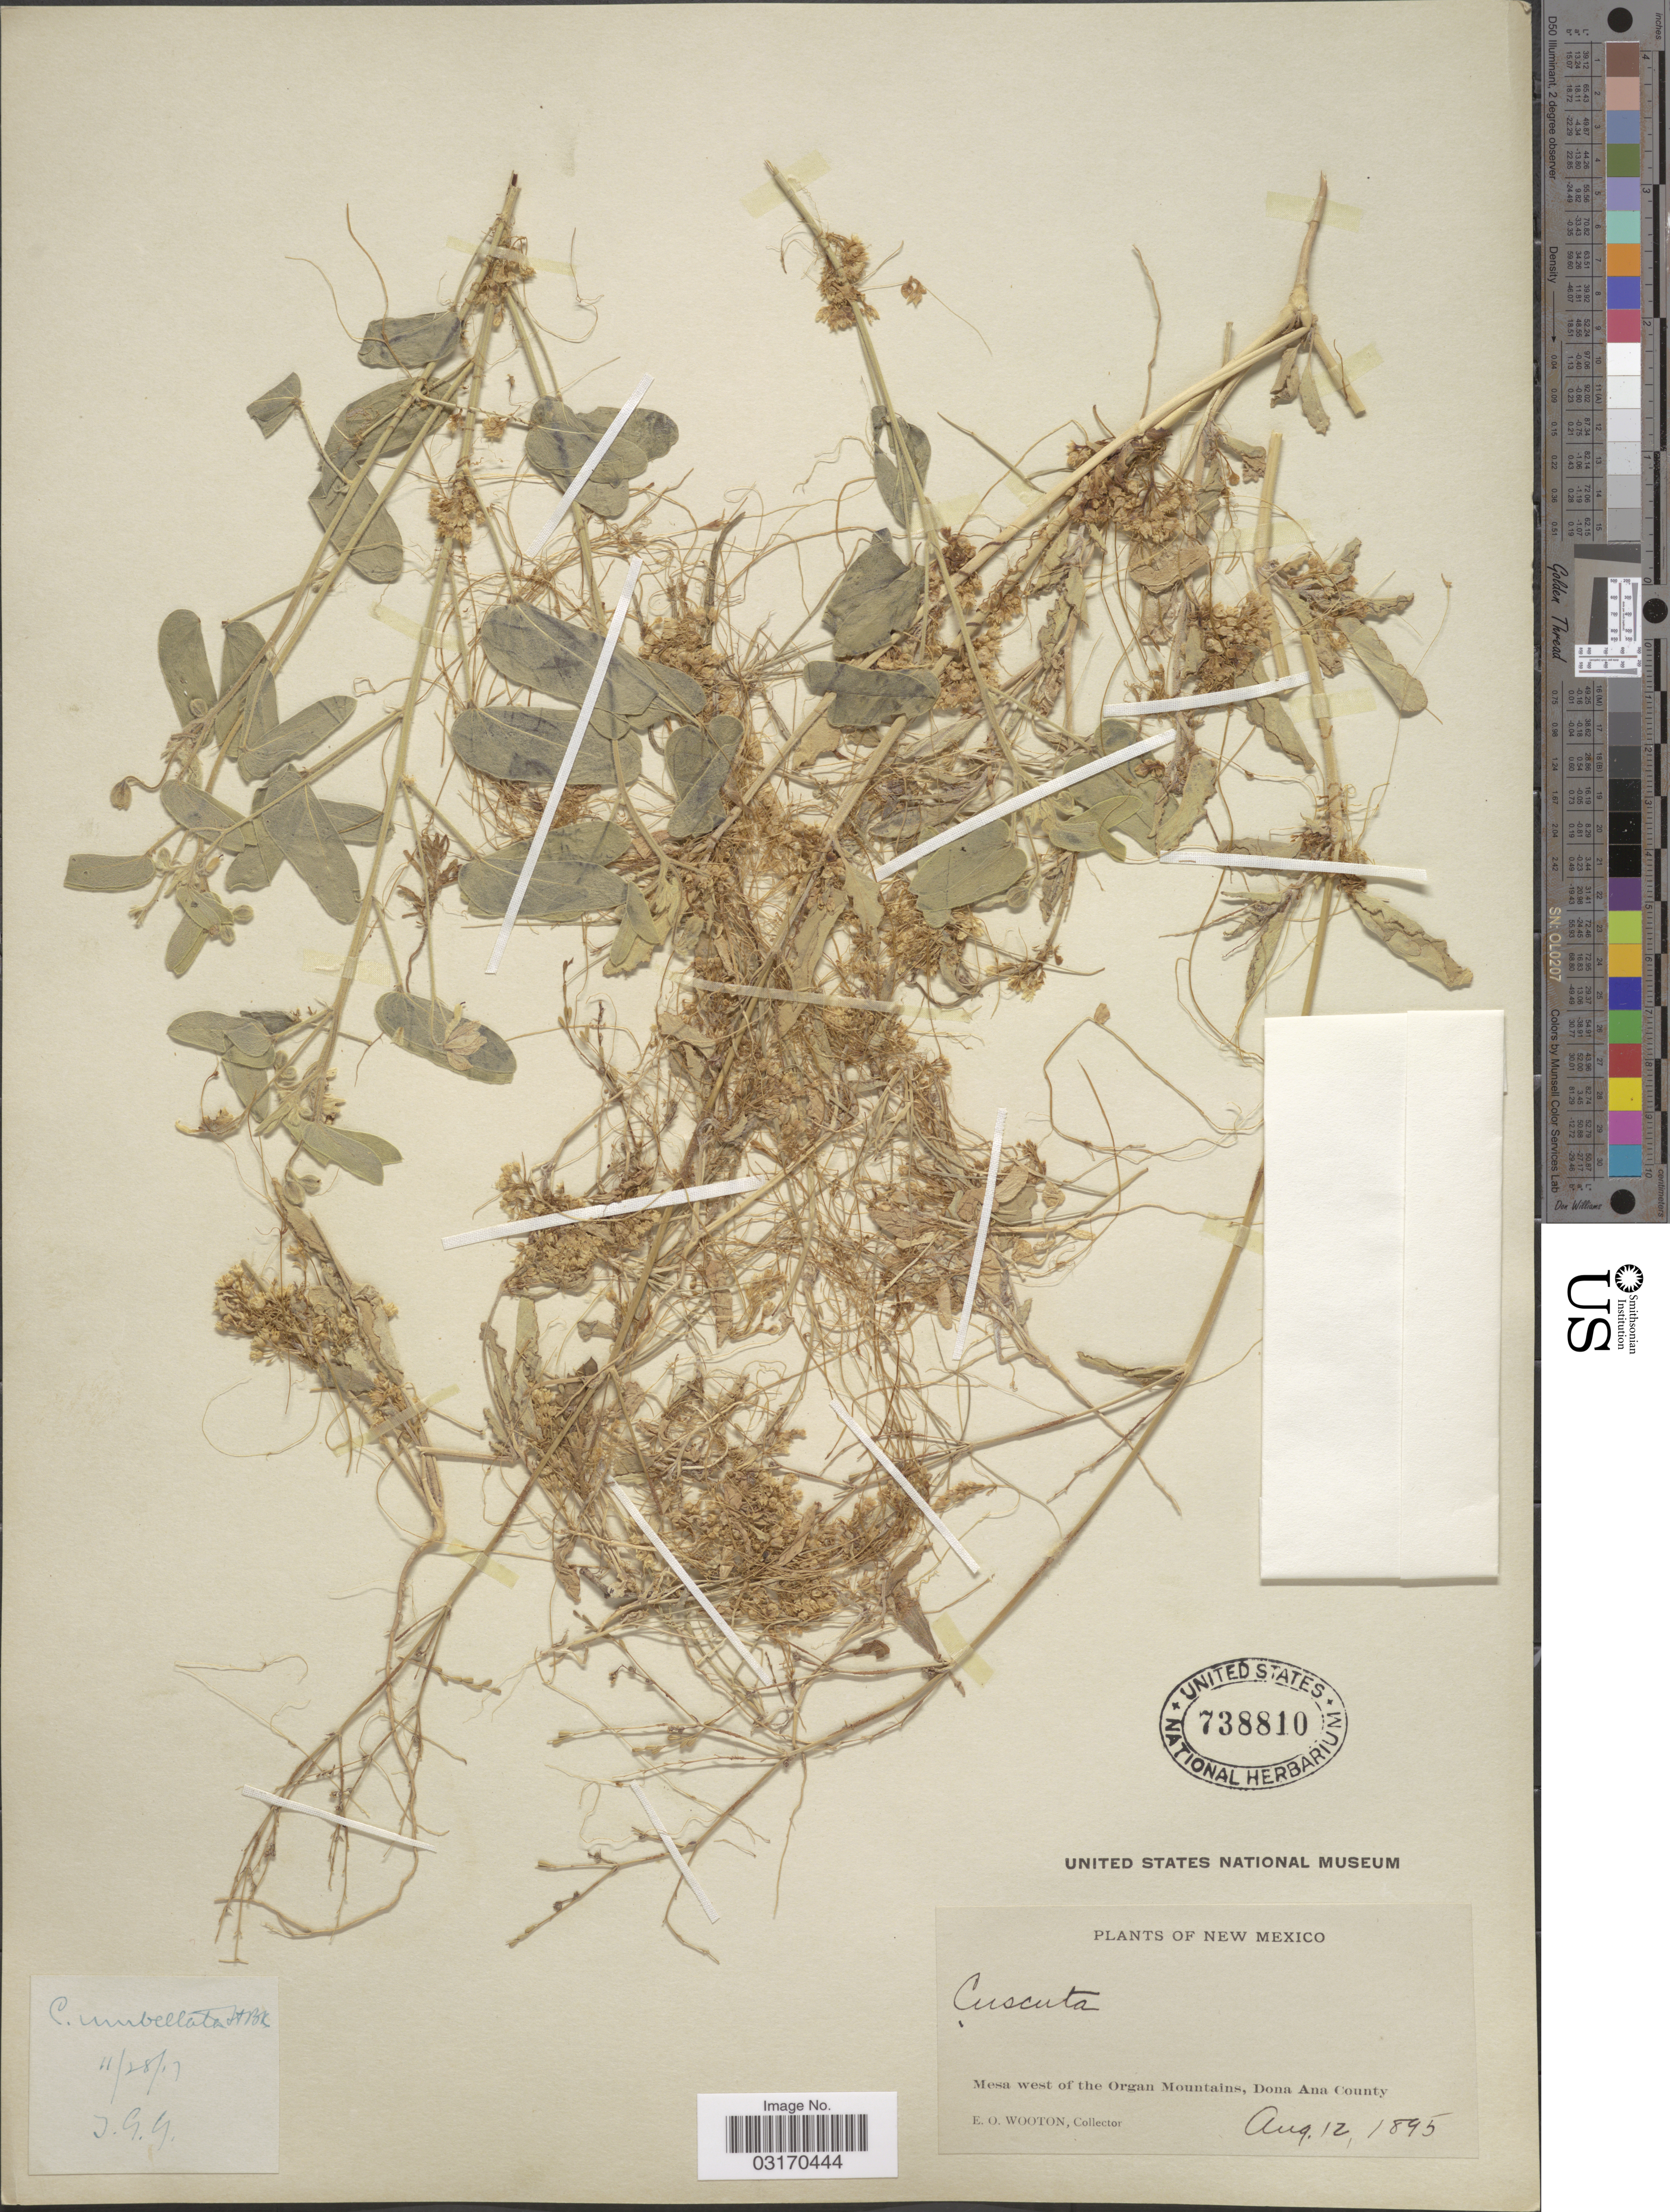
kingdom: Plantae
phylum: Tracheophyta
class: Magnoliopsida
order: Solanales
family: Convolvulaceae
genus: Cuscuta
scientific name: Cuscuta umbellata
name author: Kunth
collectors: E. O. Wooton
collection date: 1895-08-12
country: United States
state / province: New Mexico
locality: Mesa west of the Organ Mountains, Dona Ana County.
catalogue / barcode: US 738810